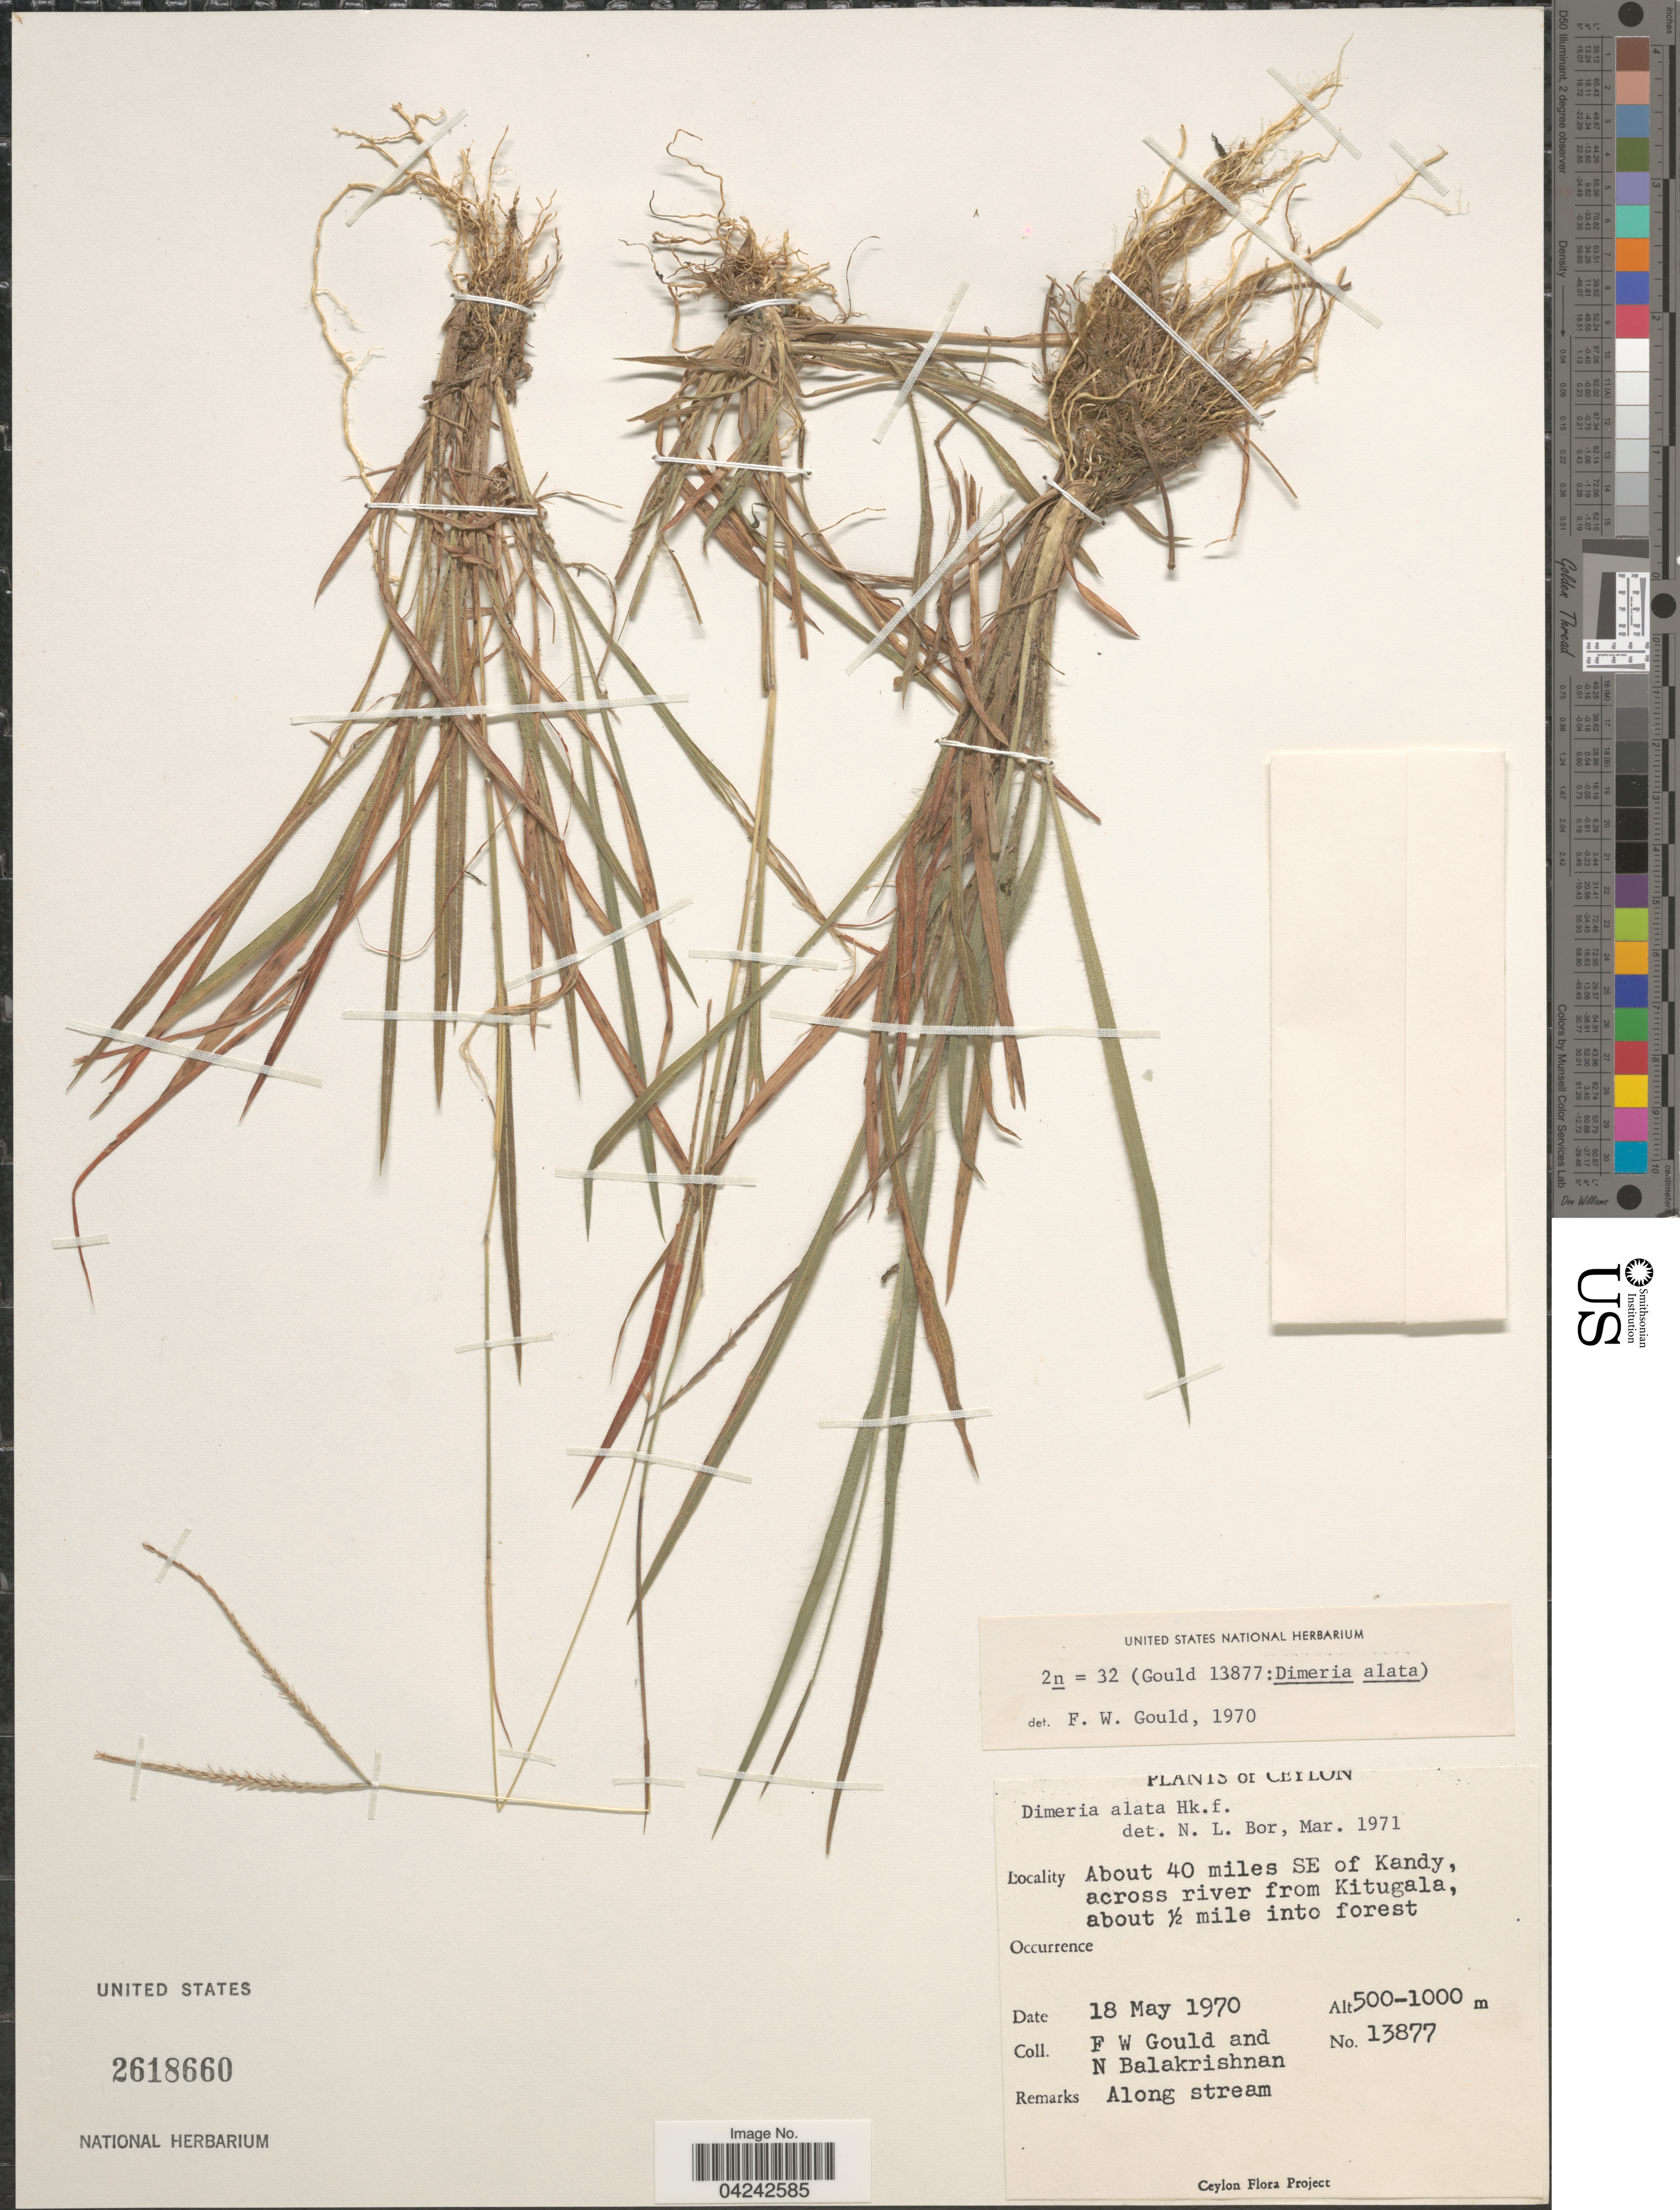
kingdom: Plantae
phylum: Tracheophyta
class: Liliopsida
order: Poales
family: Poaceae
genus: Dimeria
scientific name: Dimeria lehmannii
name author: Hack.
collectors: F. W. Gould & N. Balakrishnan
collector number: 13877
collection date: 1970-05-18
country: Sri Lanka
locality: Ceylon. About 40 miles SE of Kandy, across river from Kitugala, about ½ mile into forest.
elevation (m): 500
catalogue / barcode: US 2618660